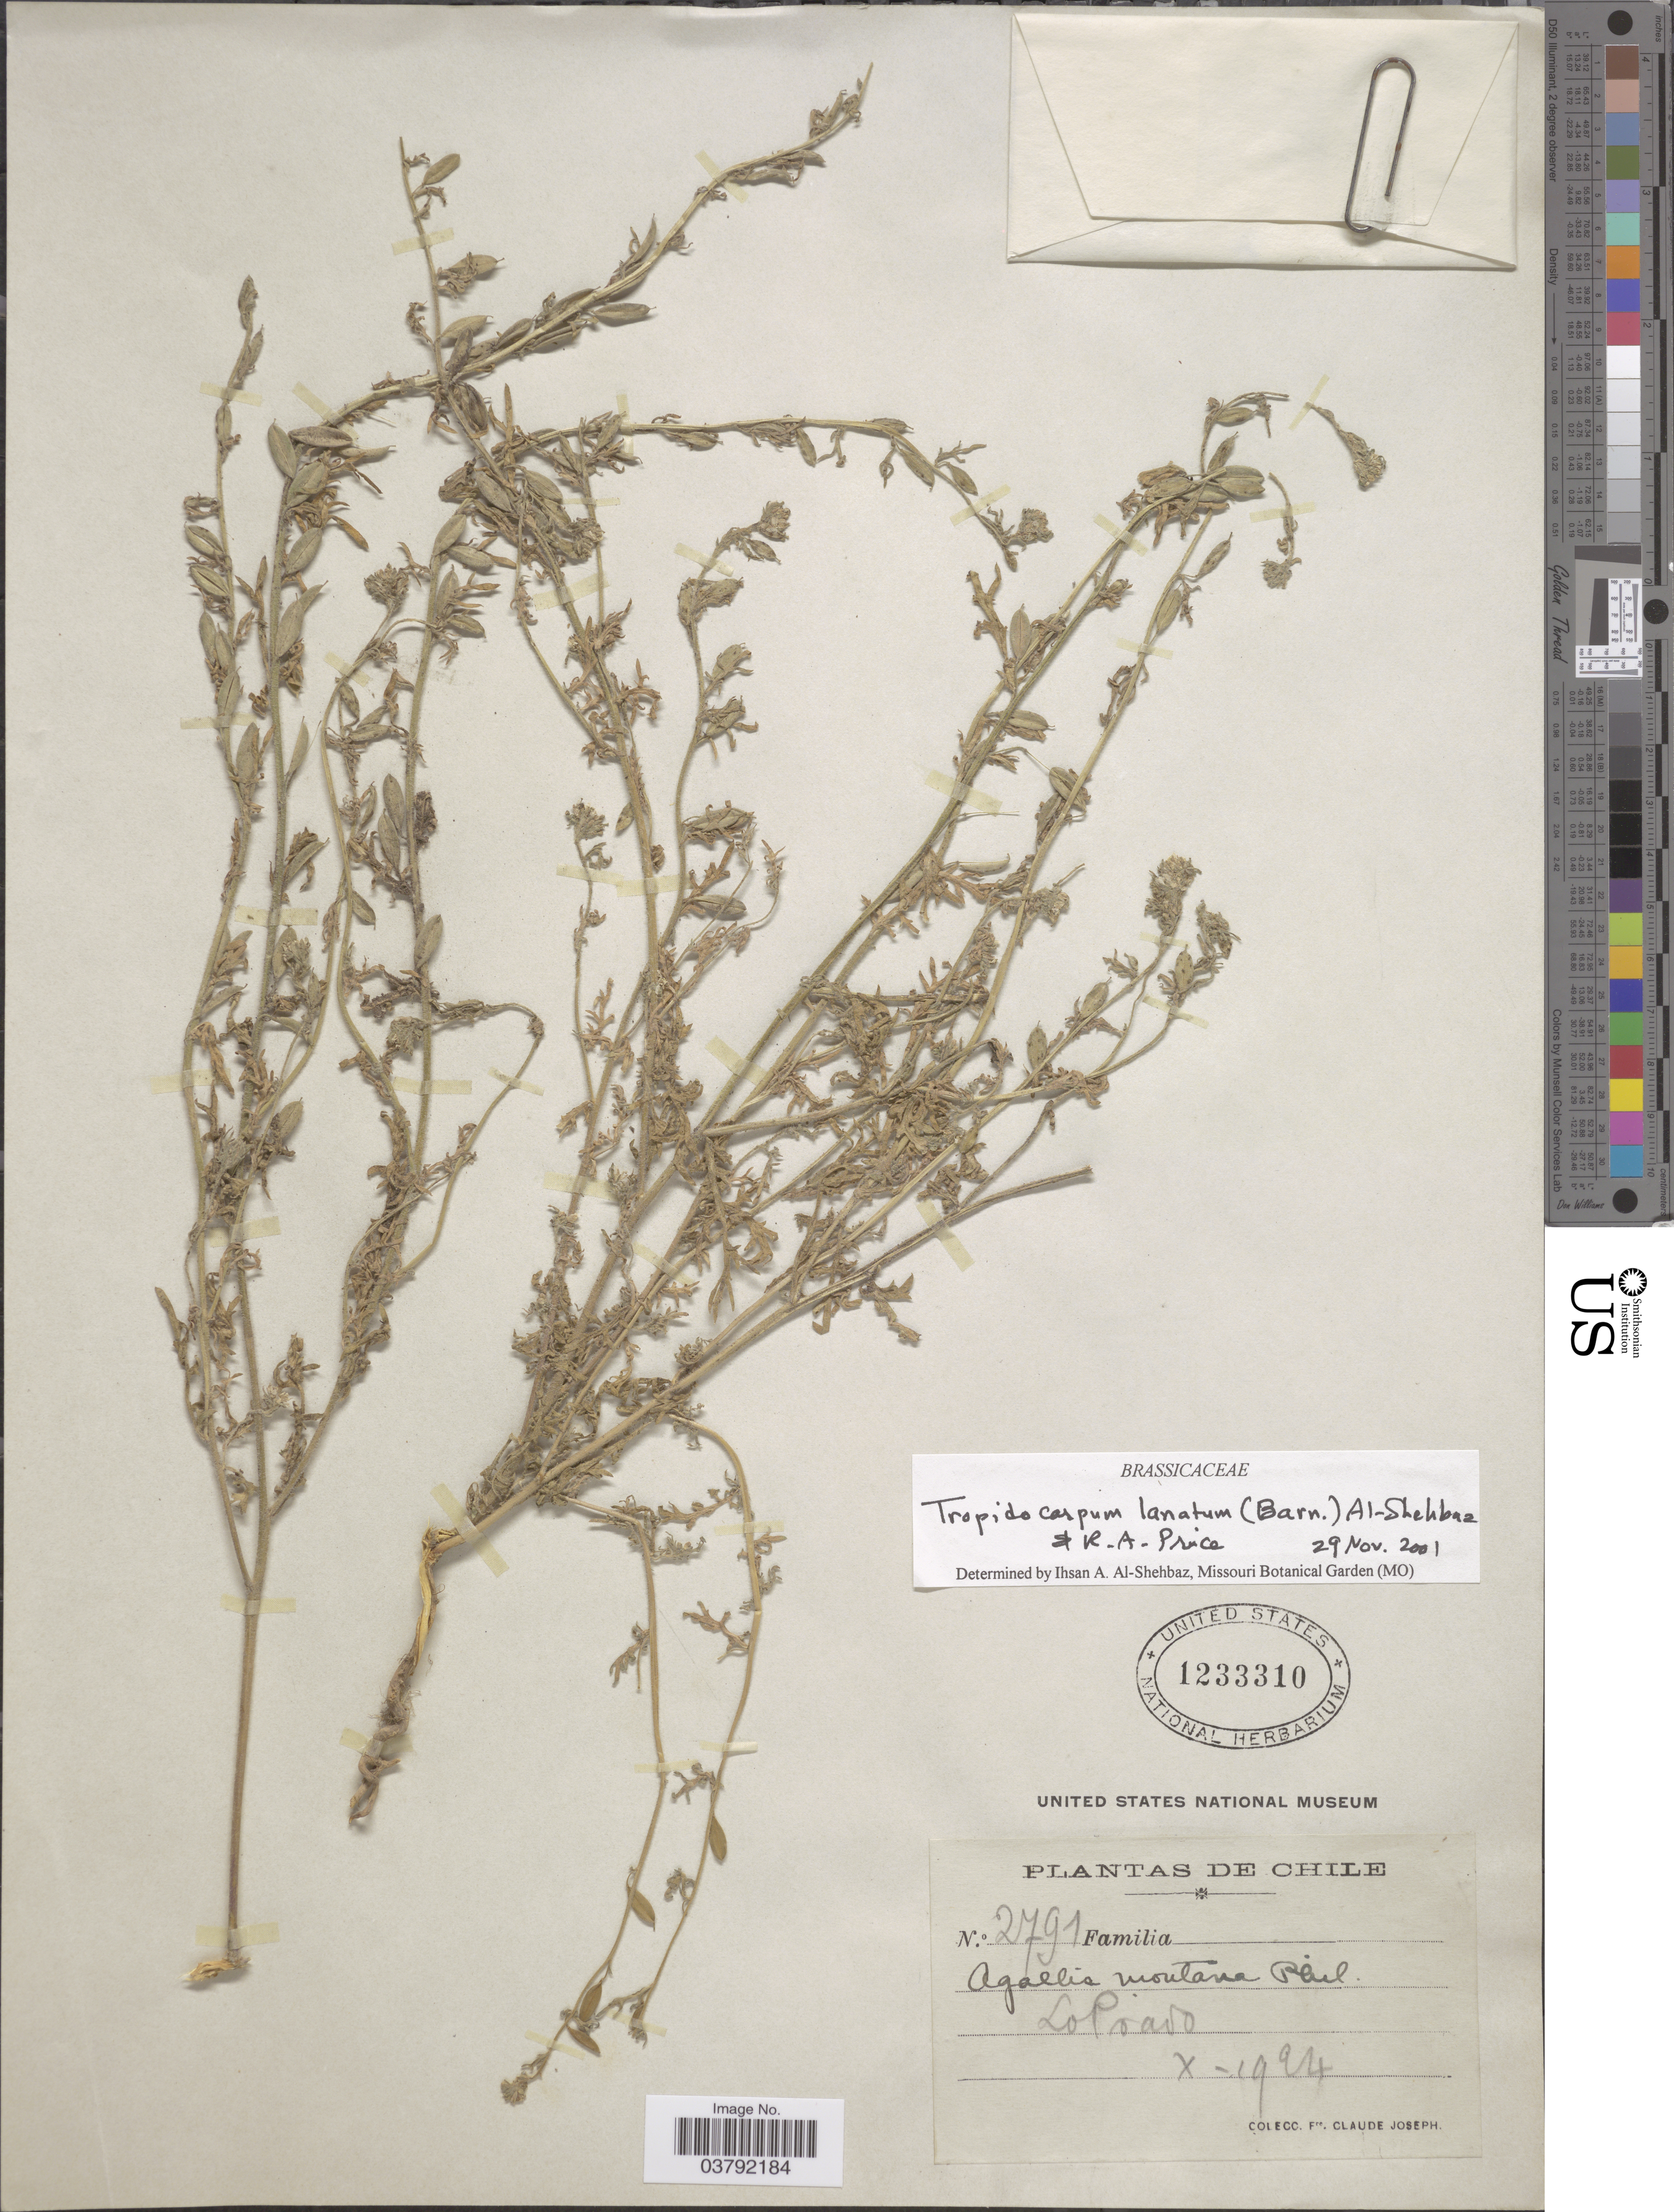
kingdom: Plantae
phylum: Tracheophyta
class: Magnoliopsida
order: Brassicales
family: Brassicaceae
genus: Tropidocarpum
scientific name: Tropidocarpum lanatum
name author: (Barnéoud) Al-Shehbaz & R.A. Price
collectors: Bro. Claude-Joseph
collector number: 2791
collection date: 1924-10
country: Chile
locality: Lo Prado.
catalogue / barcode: US 1233310